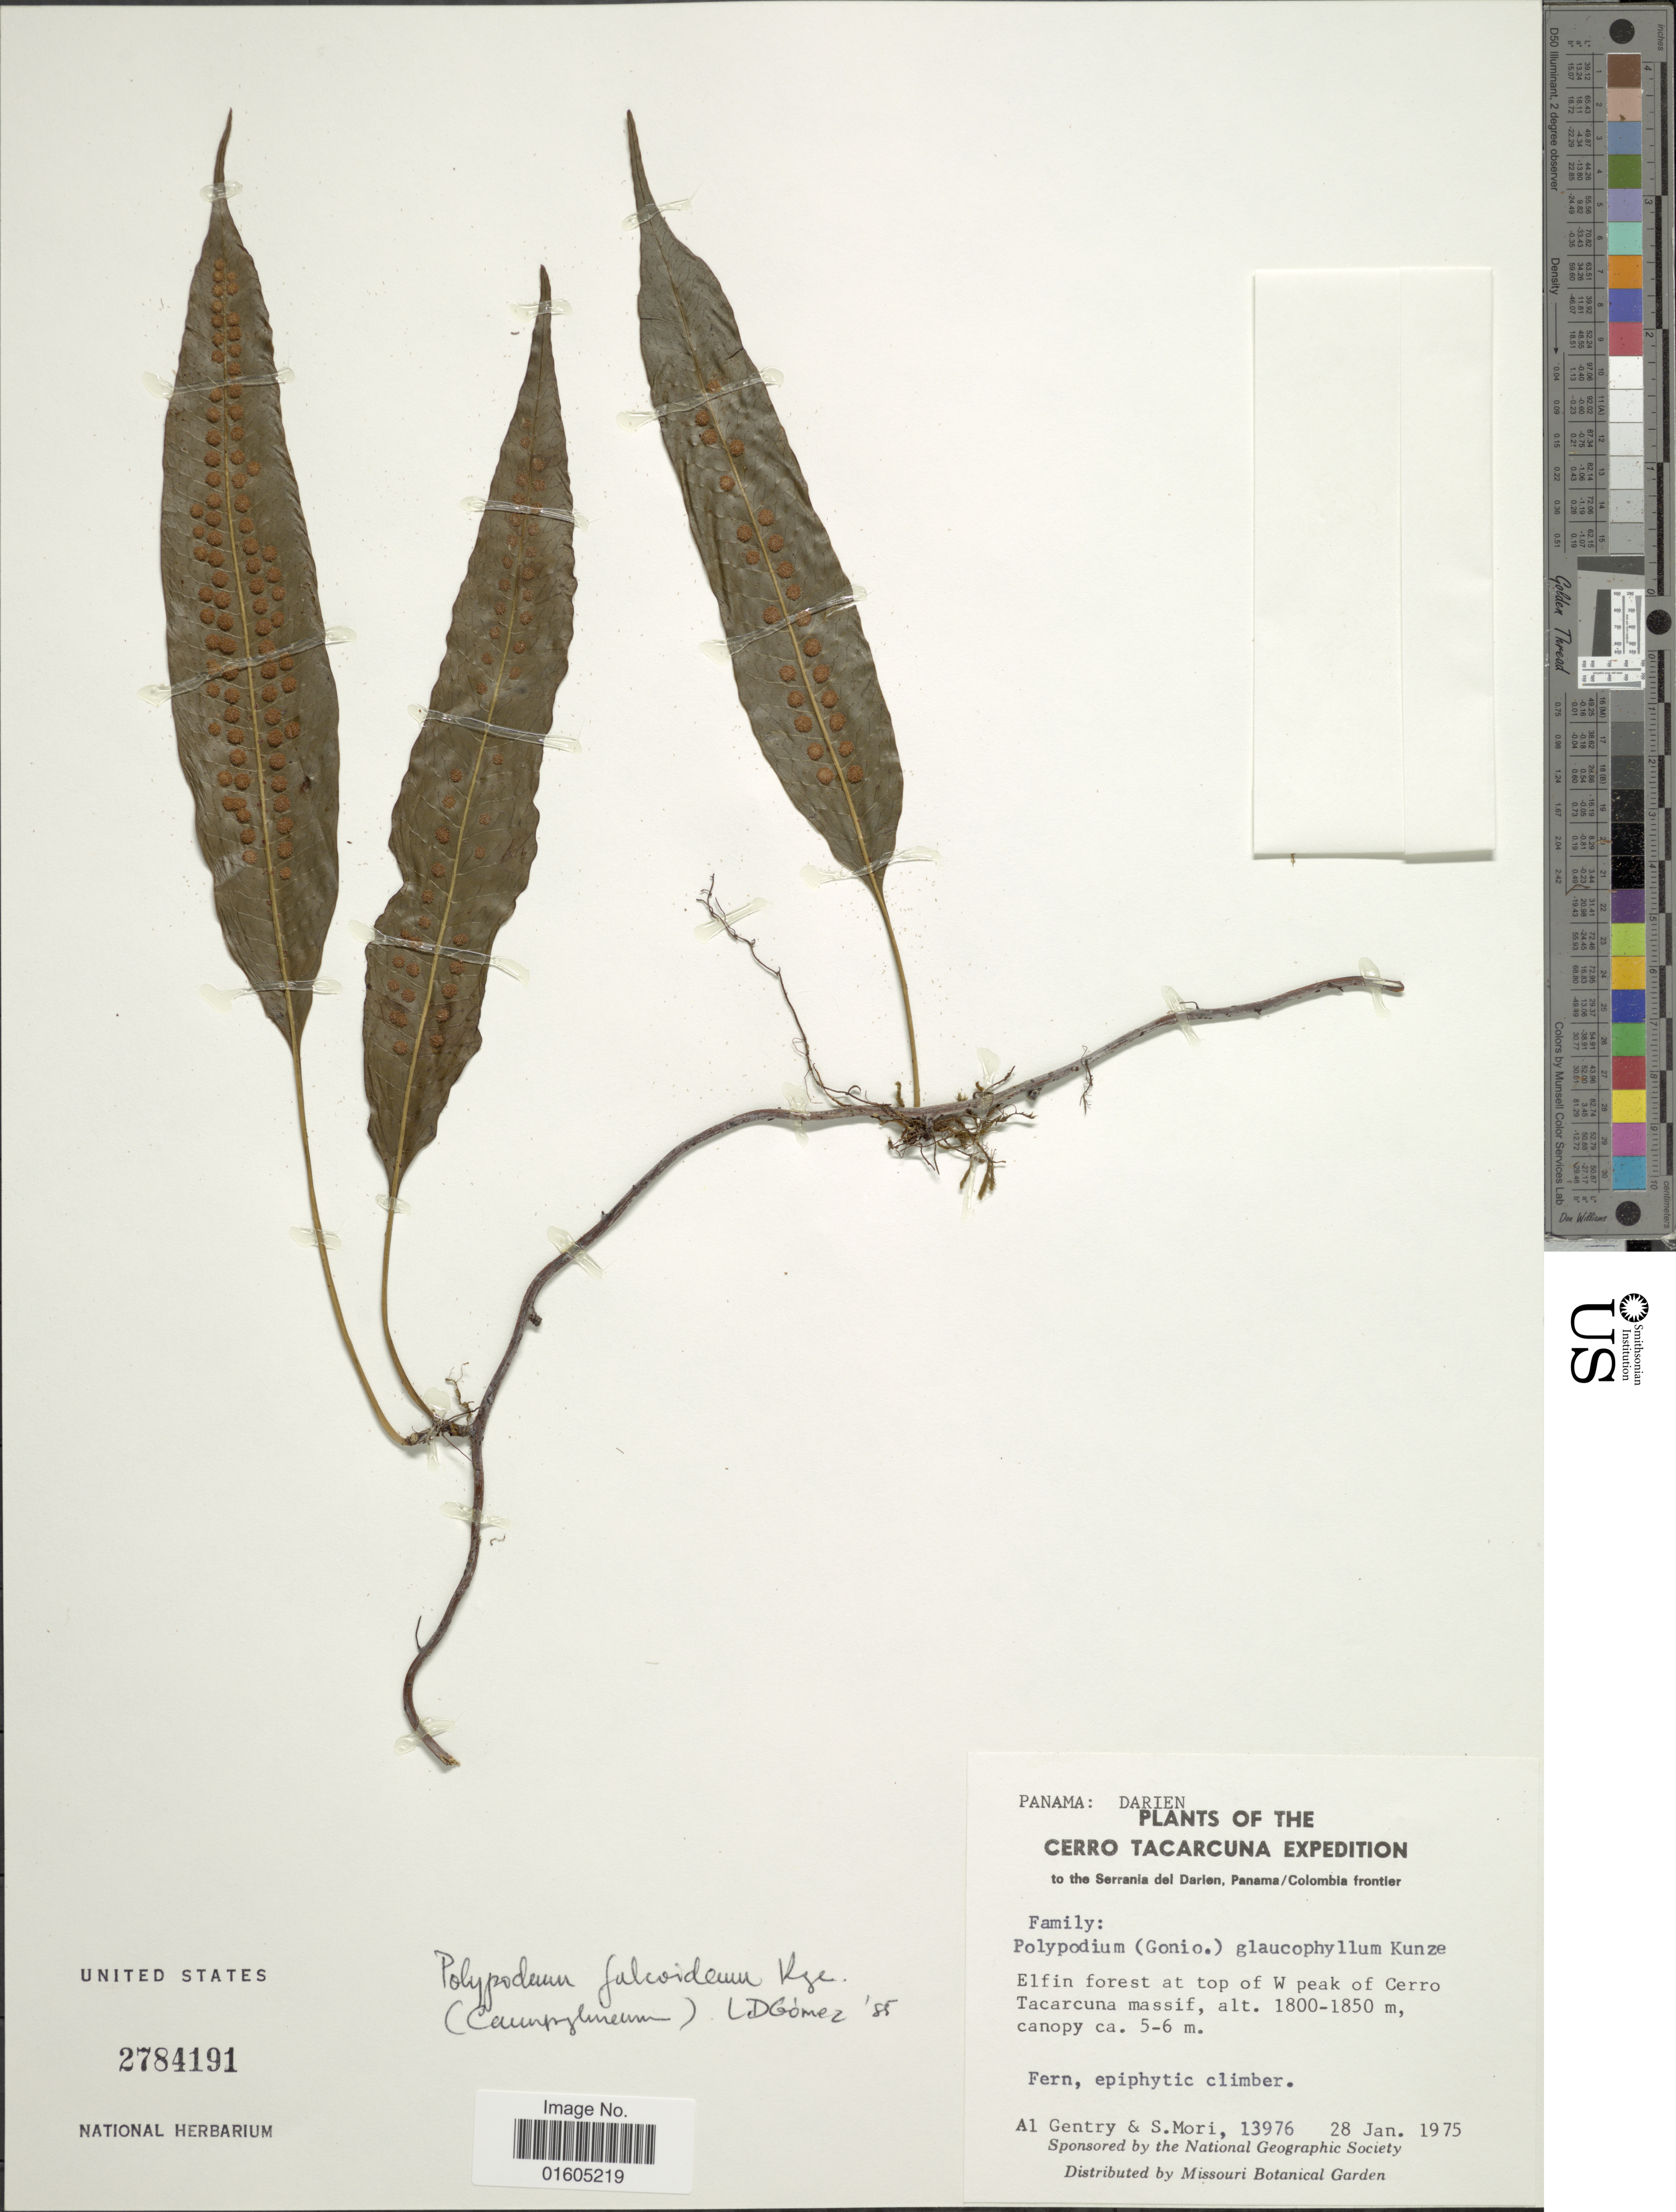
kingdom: Plantae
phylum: Tracheophyta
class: Polypodiopsida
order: Polypodiales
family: Polypodiaceae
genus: Serpocaulon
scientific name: Serpocaulon levigatum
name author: (Cav.) A.R. Sm.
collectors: A. H. Gentry & S. Mori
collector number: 13976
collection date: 1975-01-28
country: Panama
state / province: Darién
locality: Panama: Darien. Cerro Tacarcuna, Serrania del Darien, Panama/Colobia frontier. Elfin forest at top of W peak of Cerro Tacarcuna massif.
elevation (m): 1800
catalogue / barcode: US 2784191